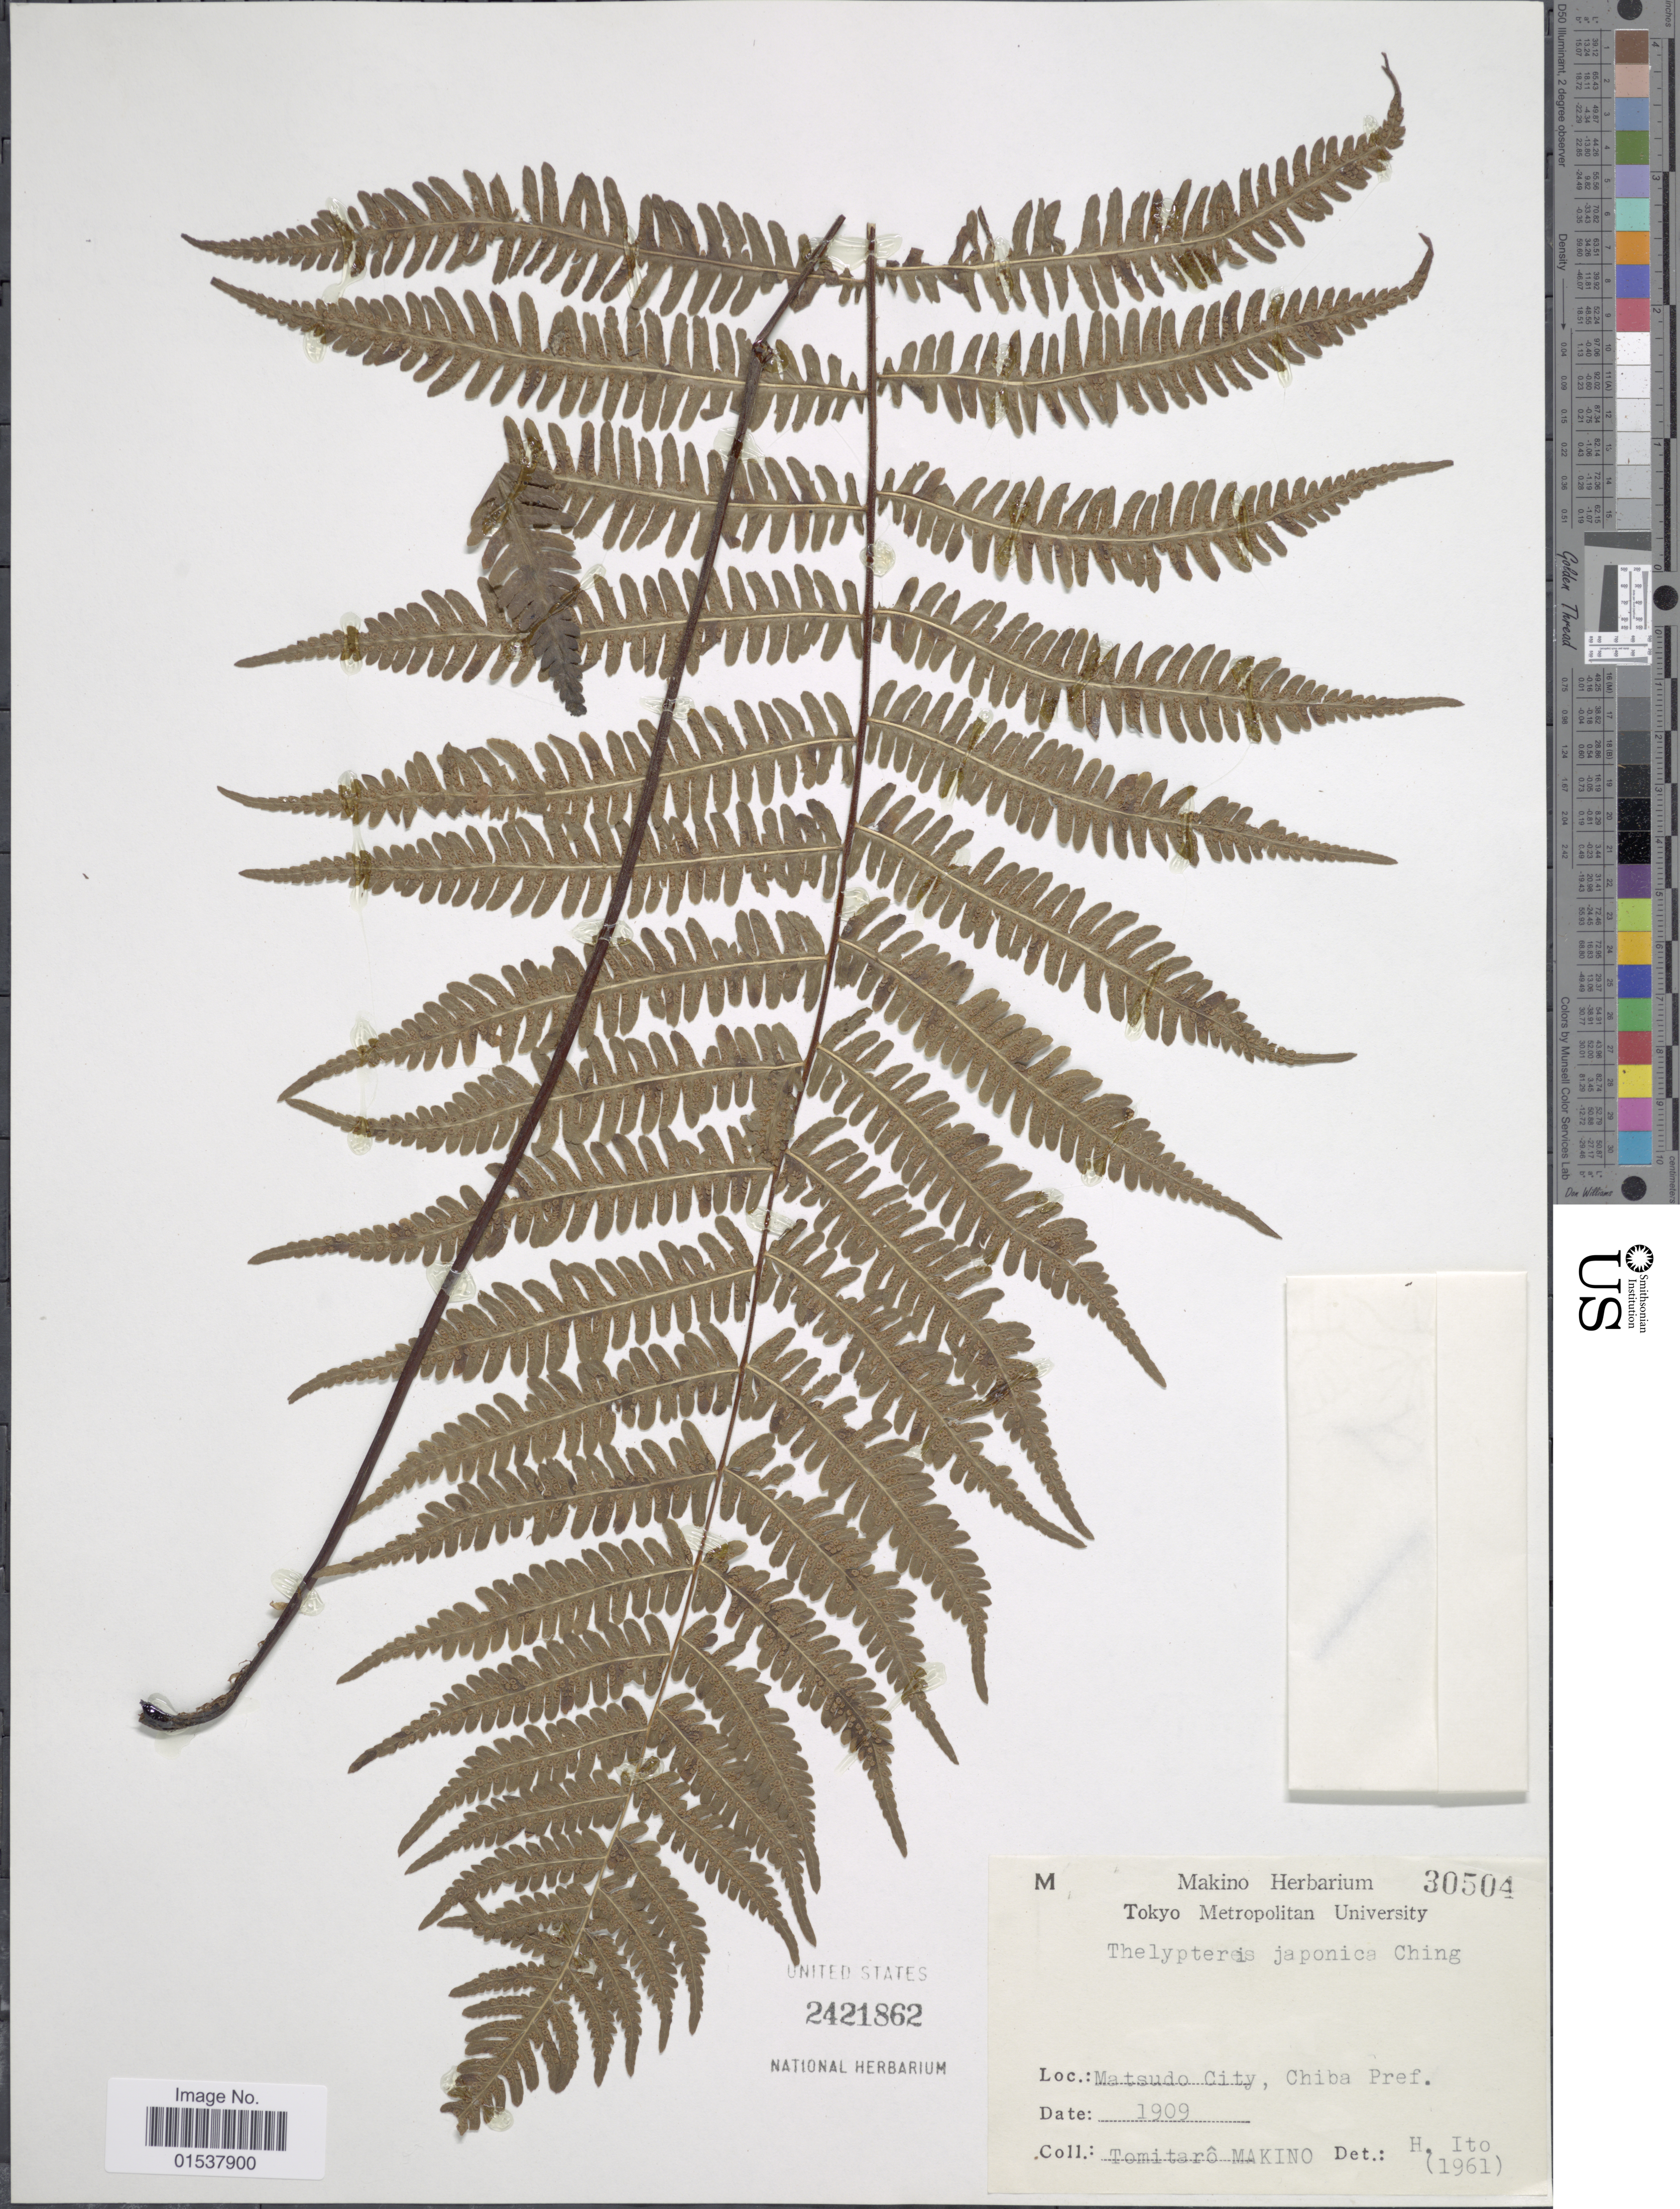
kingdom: Plantae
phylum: Tracheophyta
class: Polypodiopsida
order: Polypodiales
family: Thelypteridaceae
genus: Parathelypteris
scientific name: Parathelypteris japonica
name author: (Baker) Ching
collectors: T. Makino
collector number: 30504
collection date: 1909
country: Japan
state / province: Tiba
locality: Matsudo City, Chiba Pref.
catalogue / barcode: US 2421862